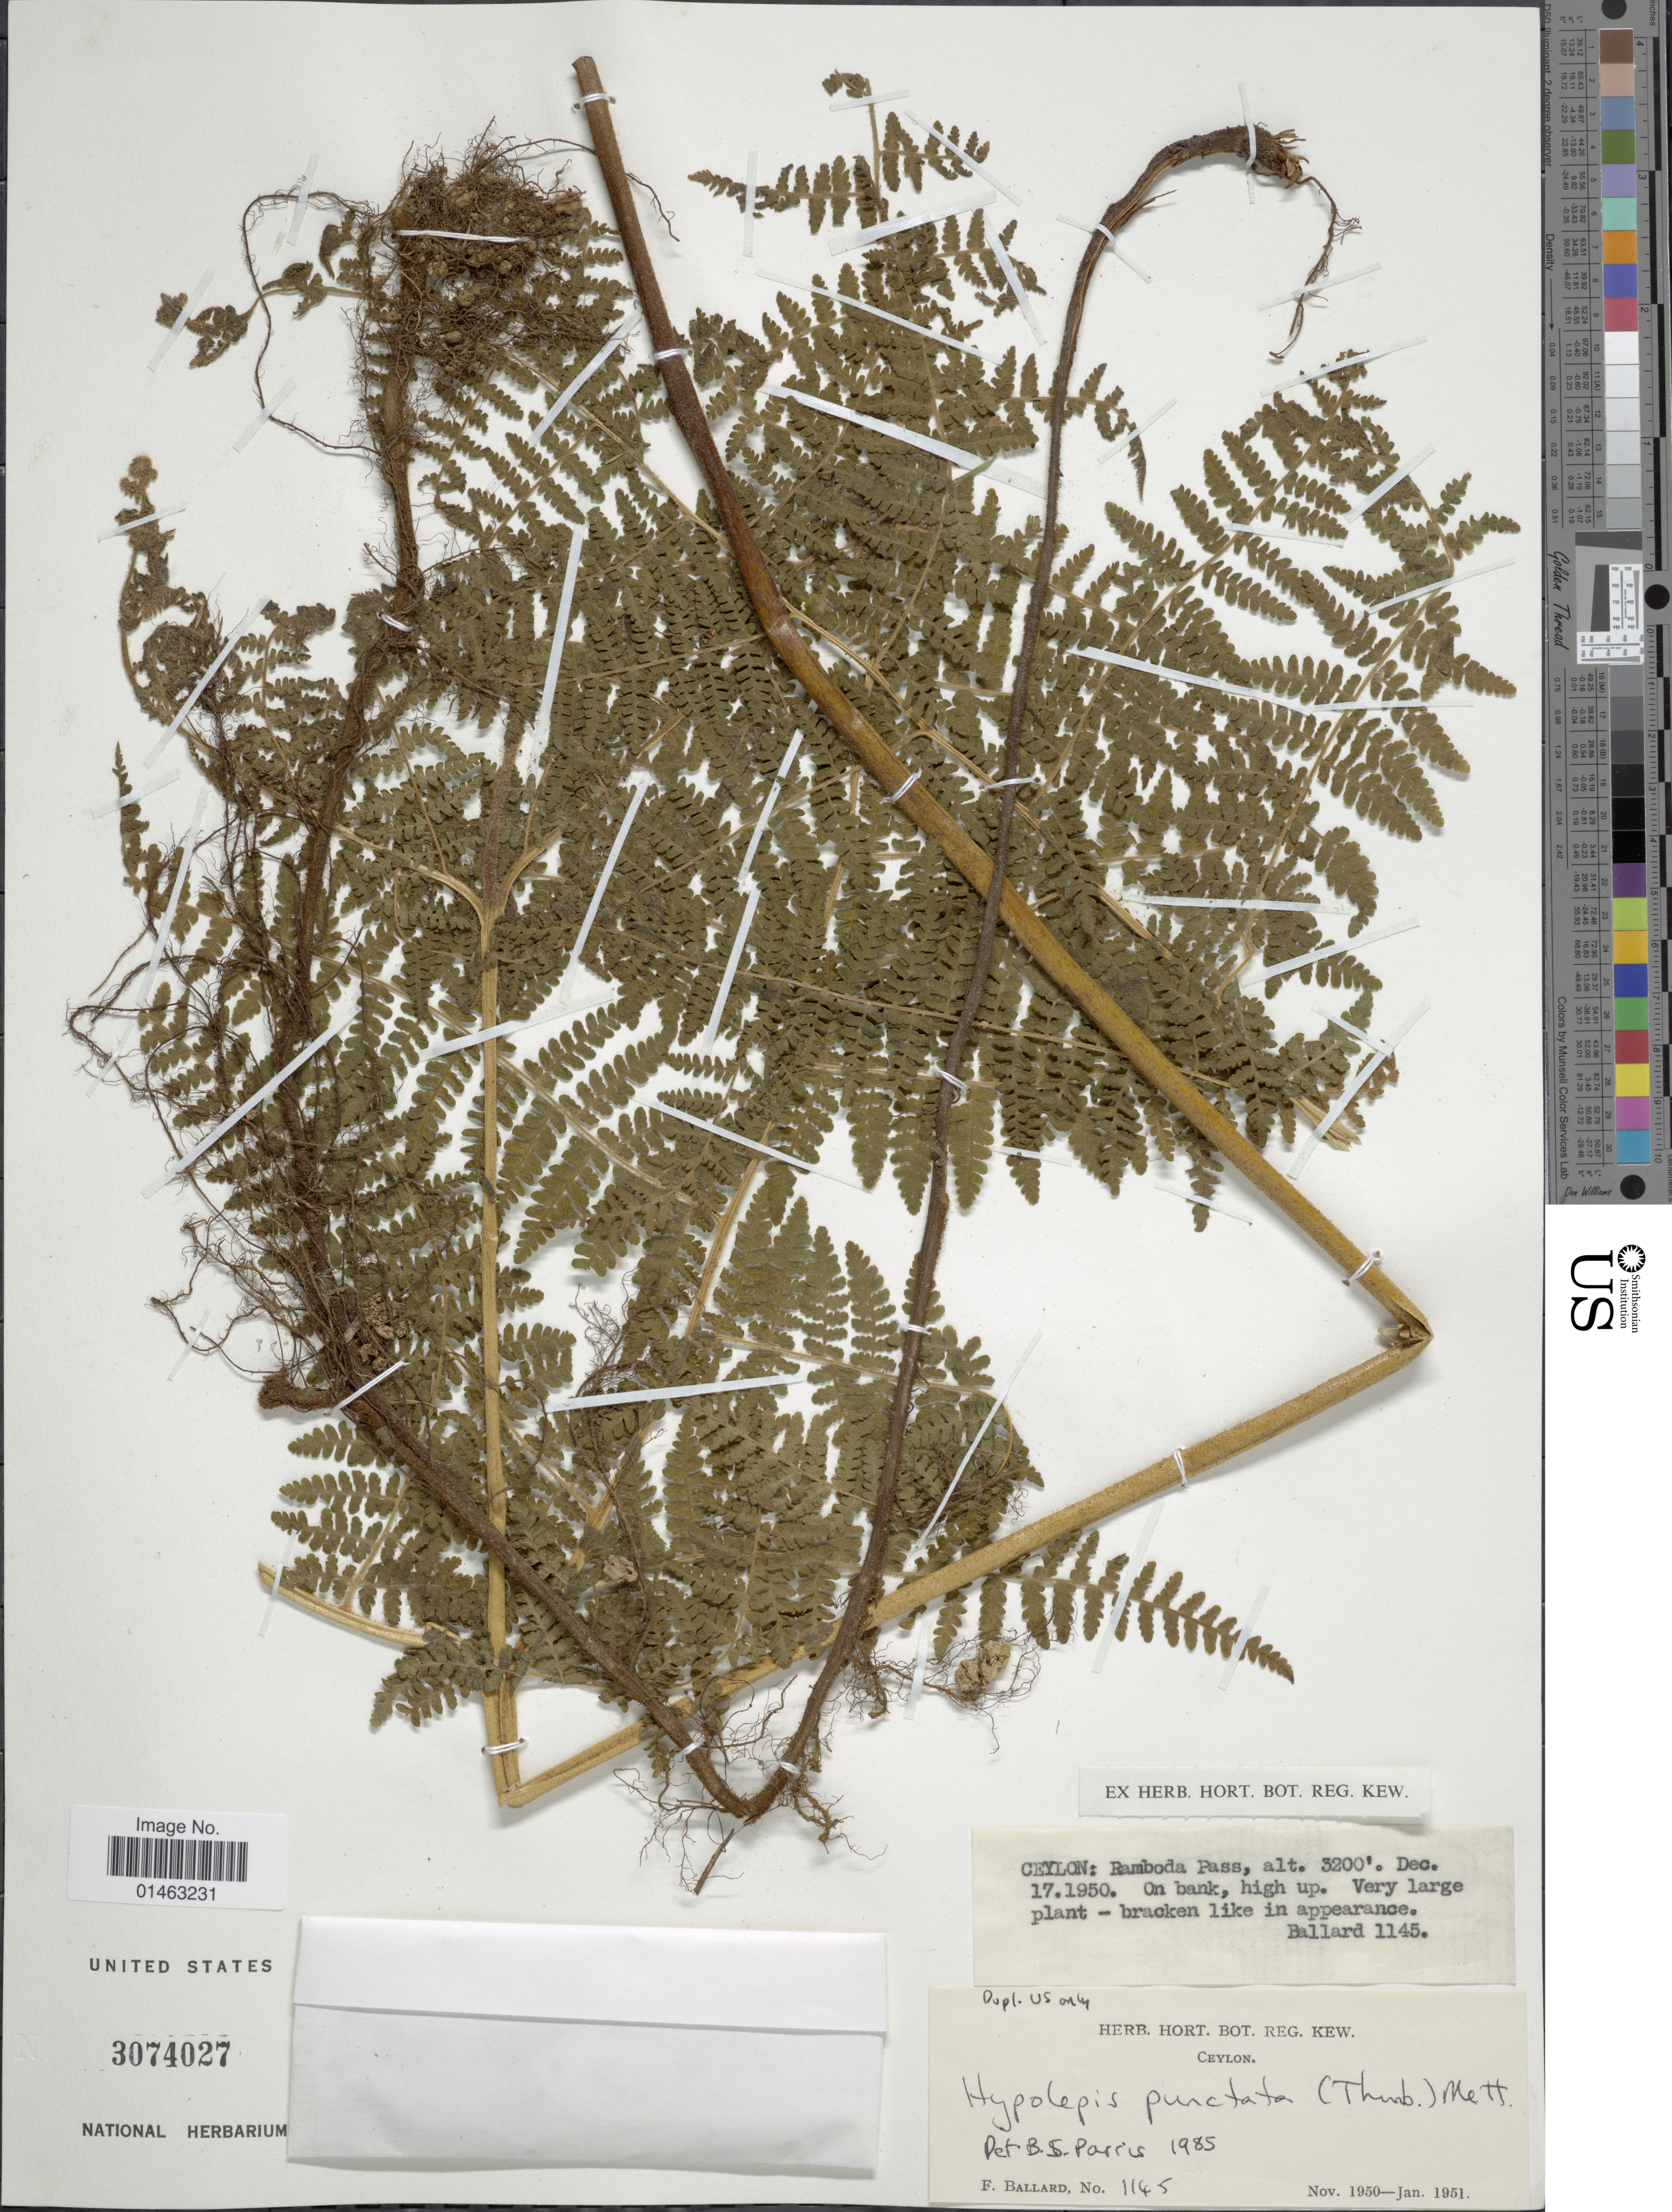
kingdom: Plantae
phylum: Tracheophyta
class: Polypodiopsida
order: Polypodiales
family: Dennstaedtiaceae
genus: Hypolepis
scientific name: Hypolepis punctata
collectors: F. Ballard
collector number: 1145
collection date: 1950-12-17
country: Sri Lanka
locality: Ceylon: Ramboda Pass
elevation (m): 975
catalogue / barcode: US 3074027